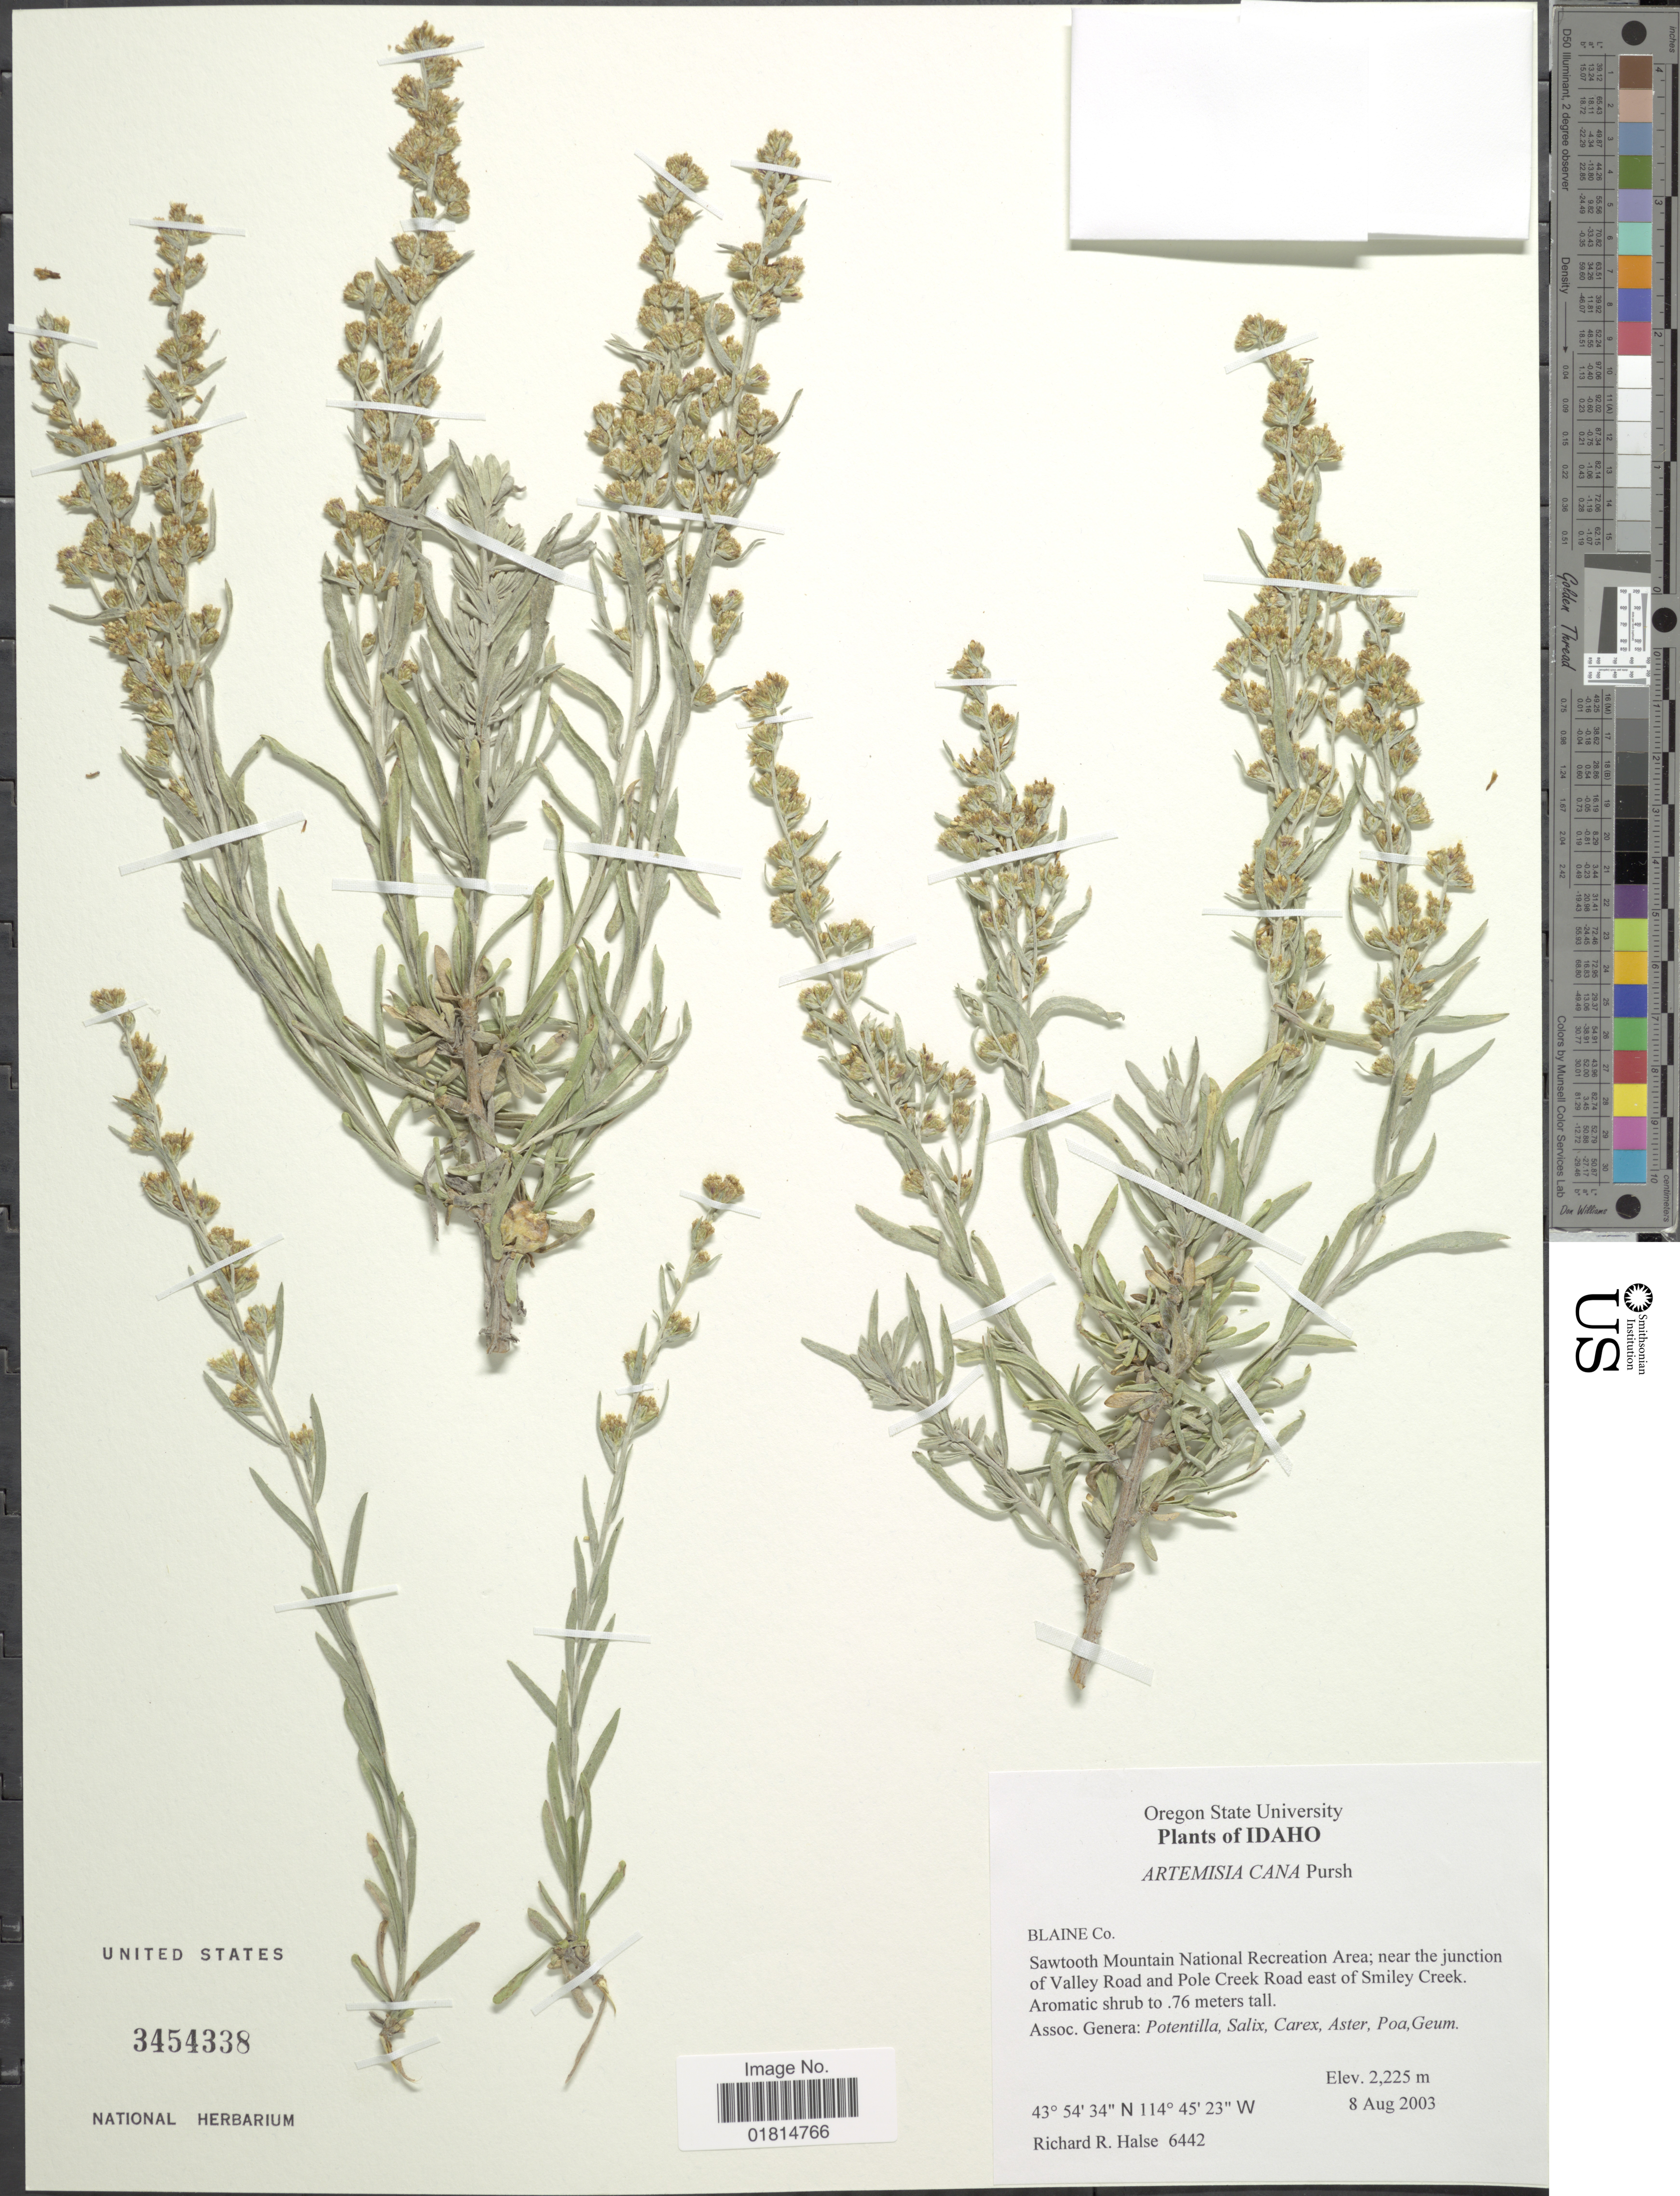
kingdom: Plantae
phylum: Tracheophyta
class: Magnoliopsida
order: Asterales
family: Asteraceae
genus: Artemisia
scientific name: Artemisia cana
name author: Pursh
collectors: R. Halse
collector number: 6442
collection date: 2003-08-08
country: United States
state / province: Idaho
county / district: Blaine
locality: Sawtooth Mountain National Recreation Area; near the junction of Valley Road and Pole Creek Road east of Smiley Creek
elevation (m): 2225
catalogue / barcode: US 3454338